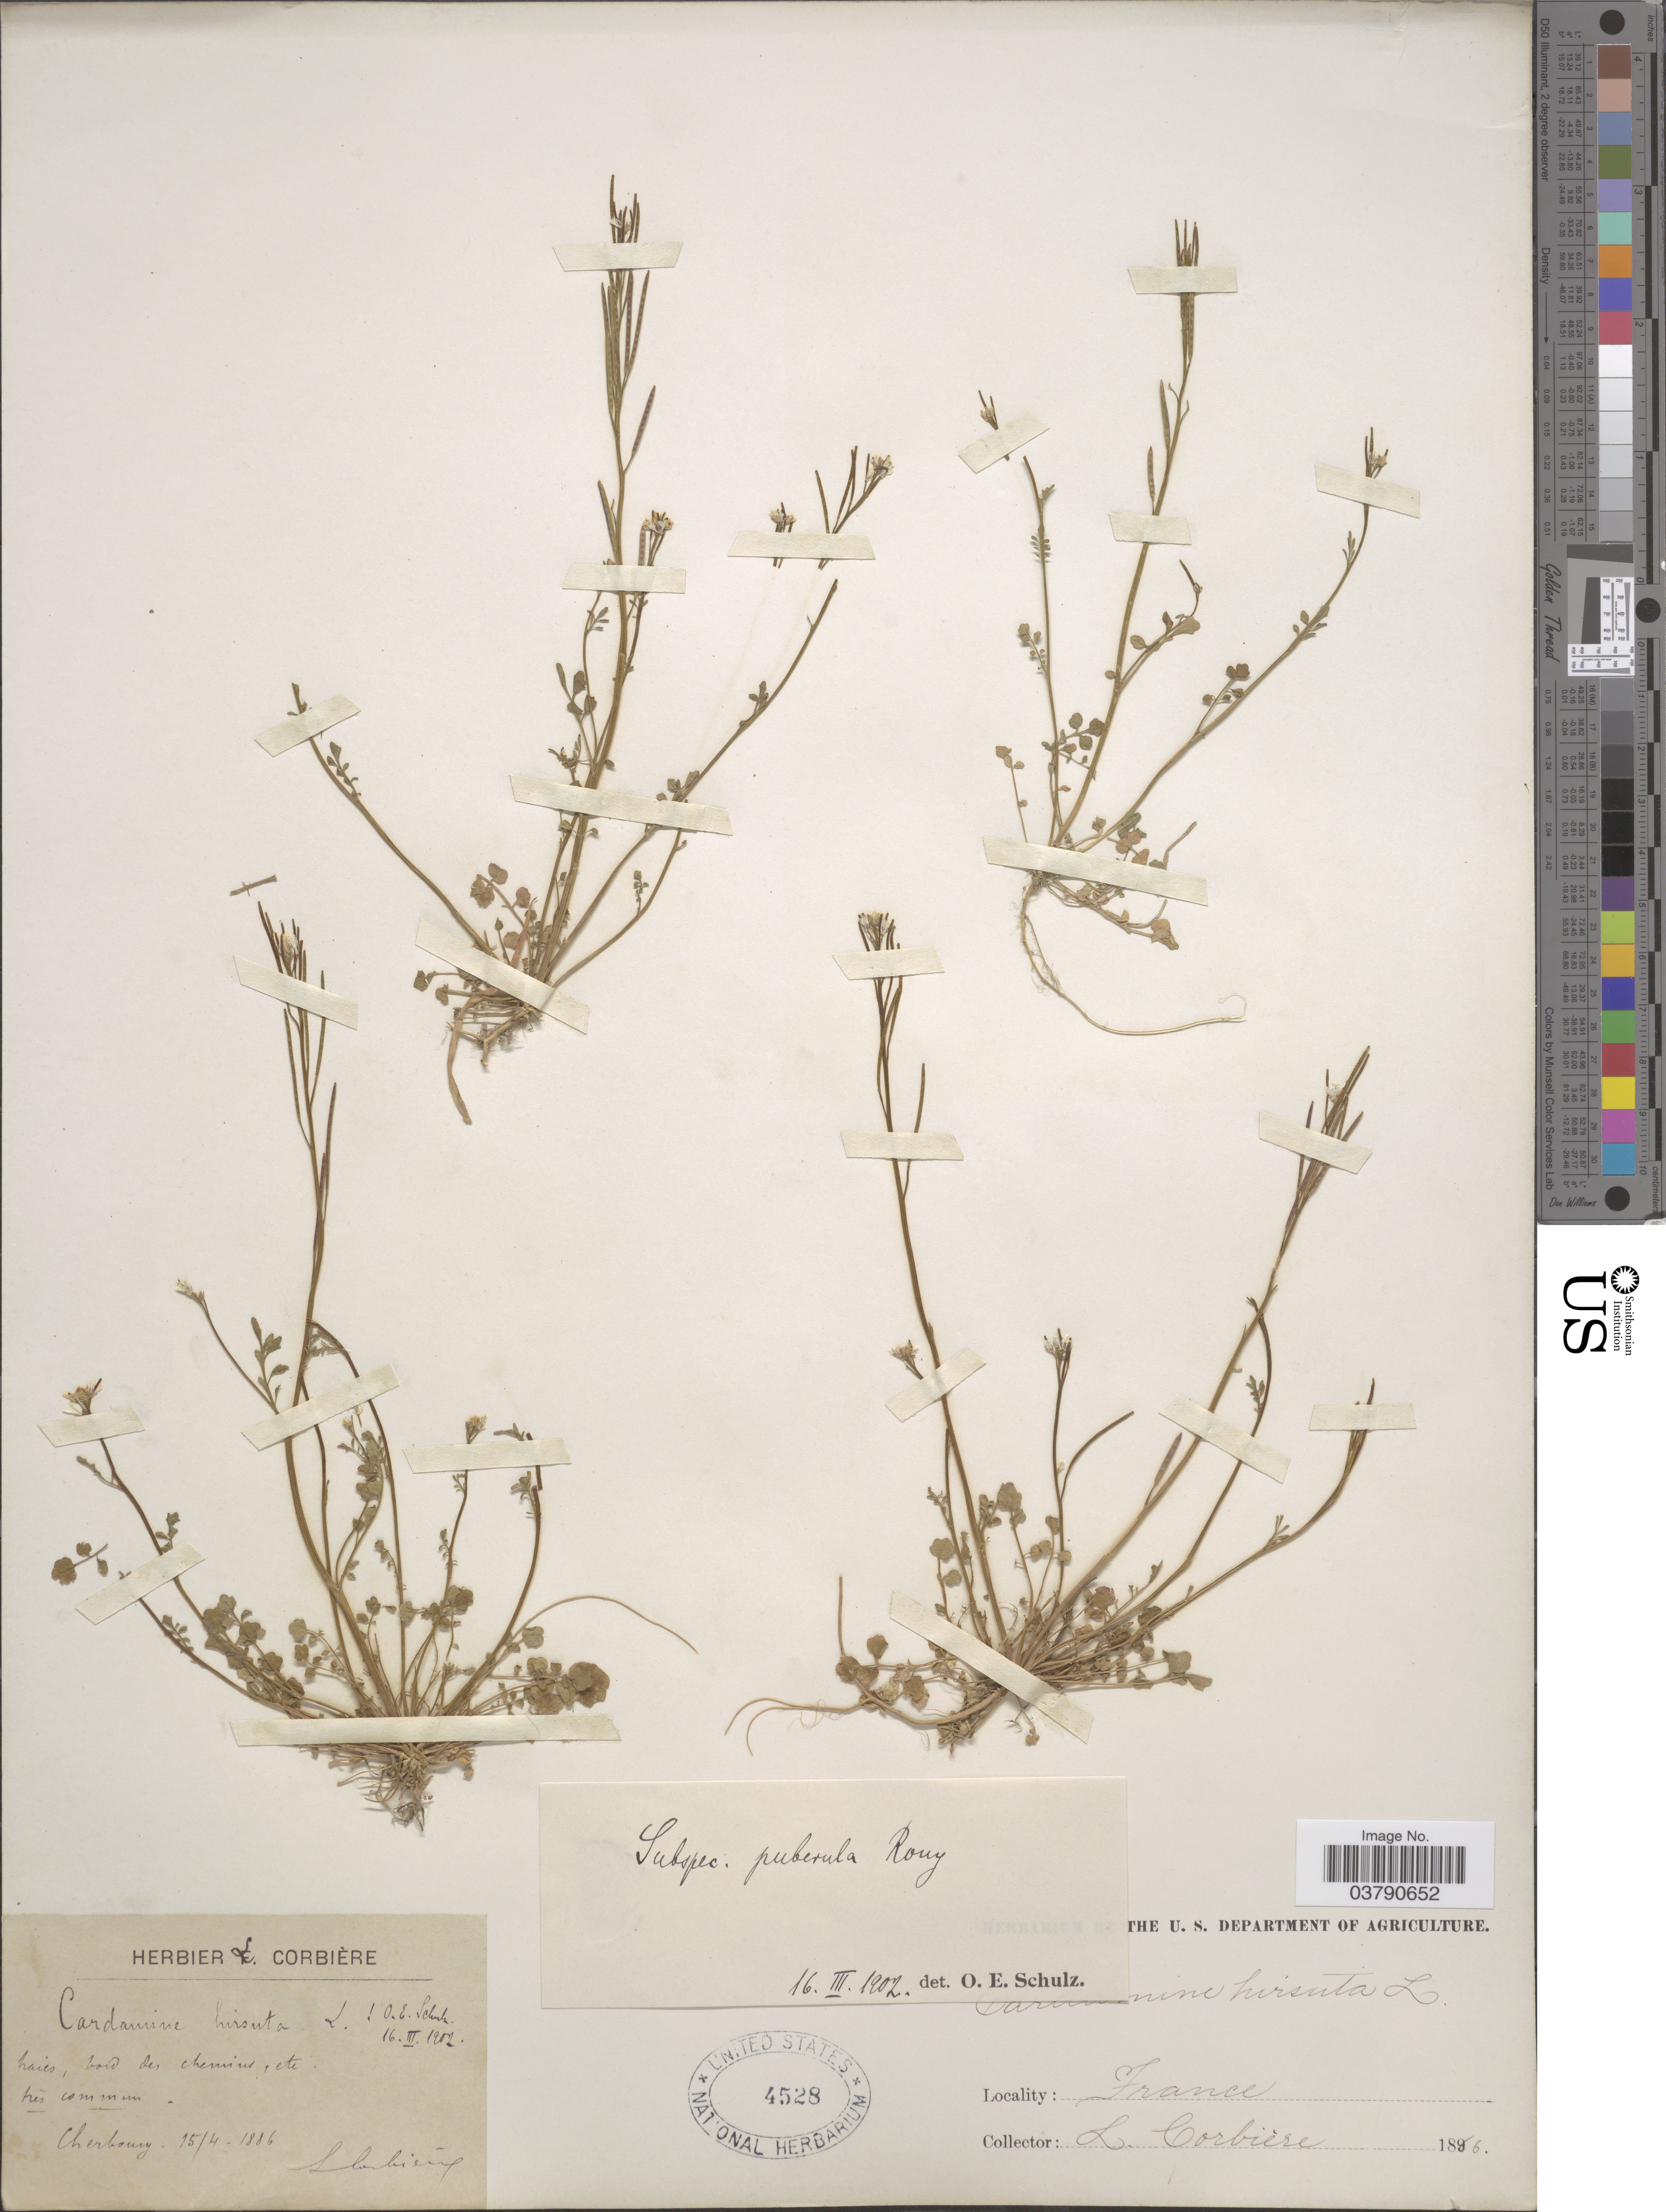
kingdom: Plantae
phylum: Tracheophyta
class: Magnoliopsida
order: Brassicales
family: Brassicaceae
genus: Cardamine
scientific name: Cardamine hirsuta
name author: L.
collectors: L. Corbière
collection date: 1886-04-15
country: France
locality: Cherbourg.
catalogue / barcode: US 4528